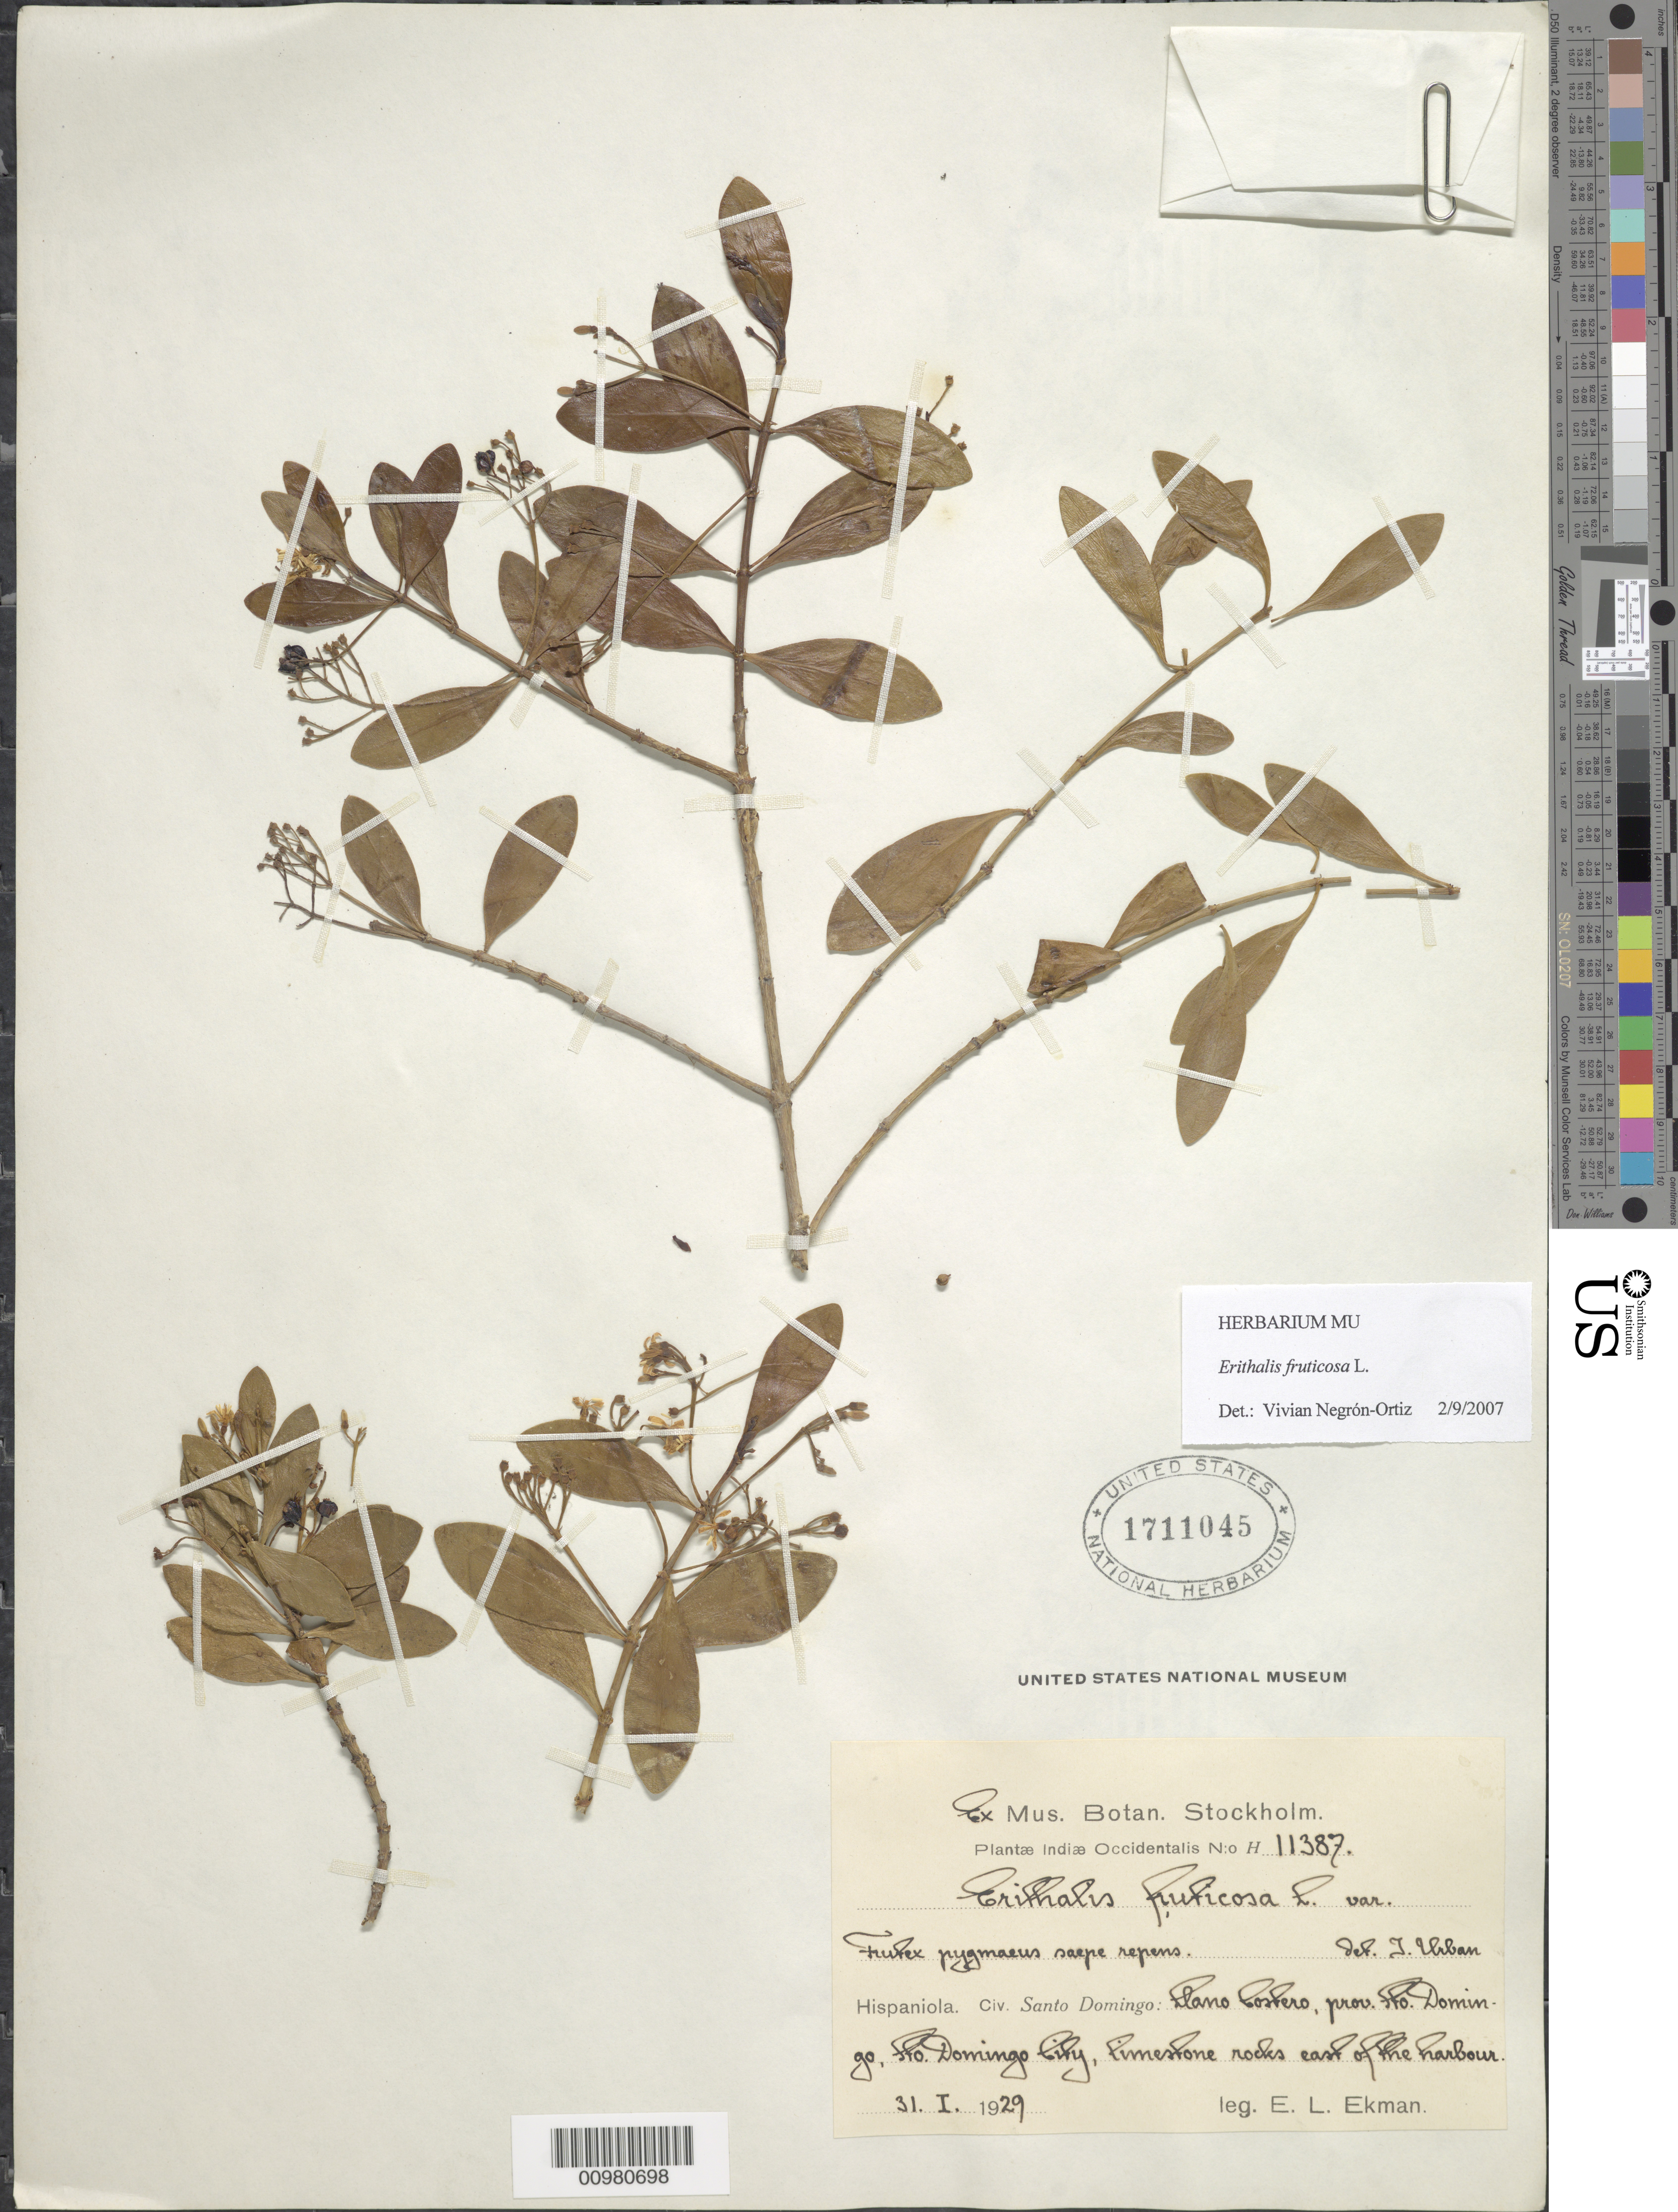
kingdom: Plantae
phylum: Tracheophyta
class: Magnoliopsida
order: Gentianales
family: Rubiaceae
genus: Erithalis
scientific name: Erithalis fruticosa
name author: L.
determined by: Negrón-Ortiz, V.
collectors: E. L. Ekman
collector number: H 11387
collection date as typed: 31 Jan 1929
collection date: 1929-01-31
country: Dominican Republic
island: Hispaniola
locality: Santo Domingo City, Llano Costero, east of the harbor.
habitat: Limestone rocks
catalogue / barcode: US 1711045